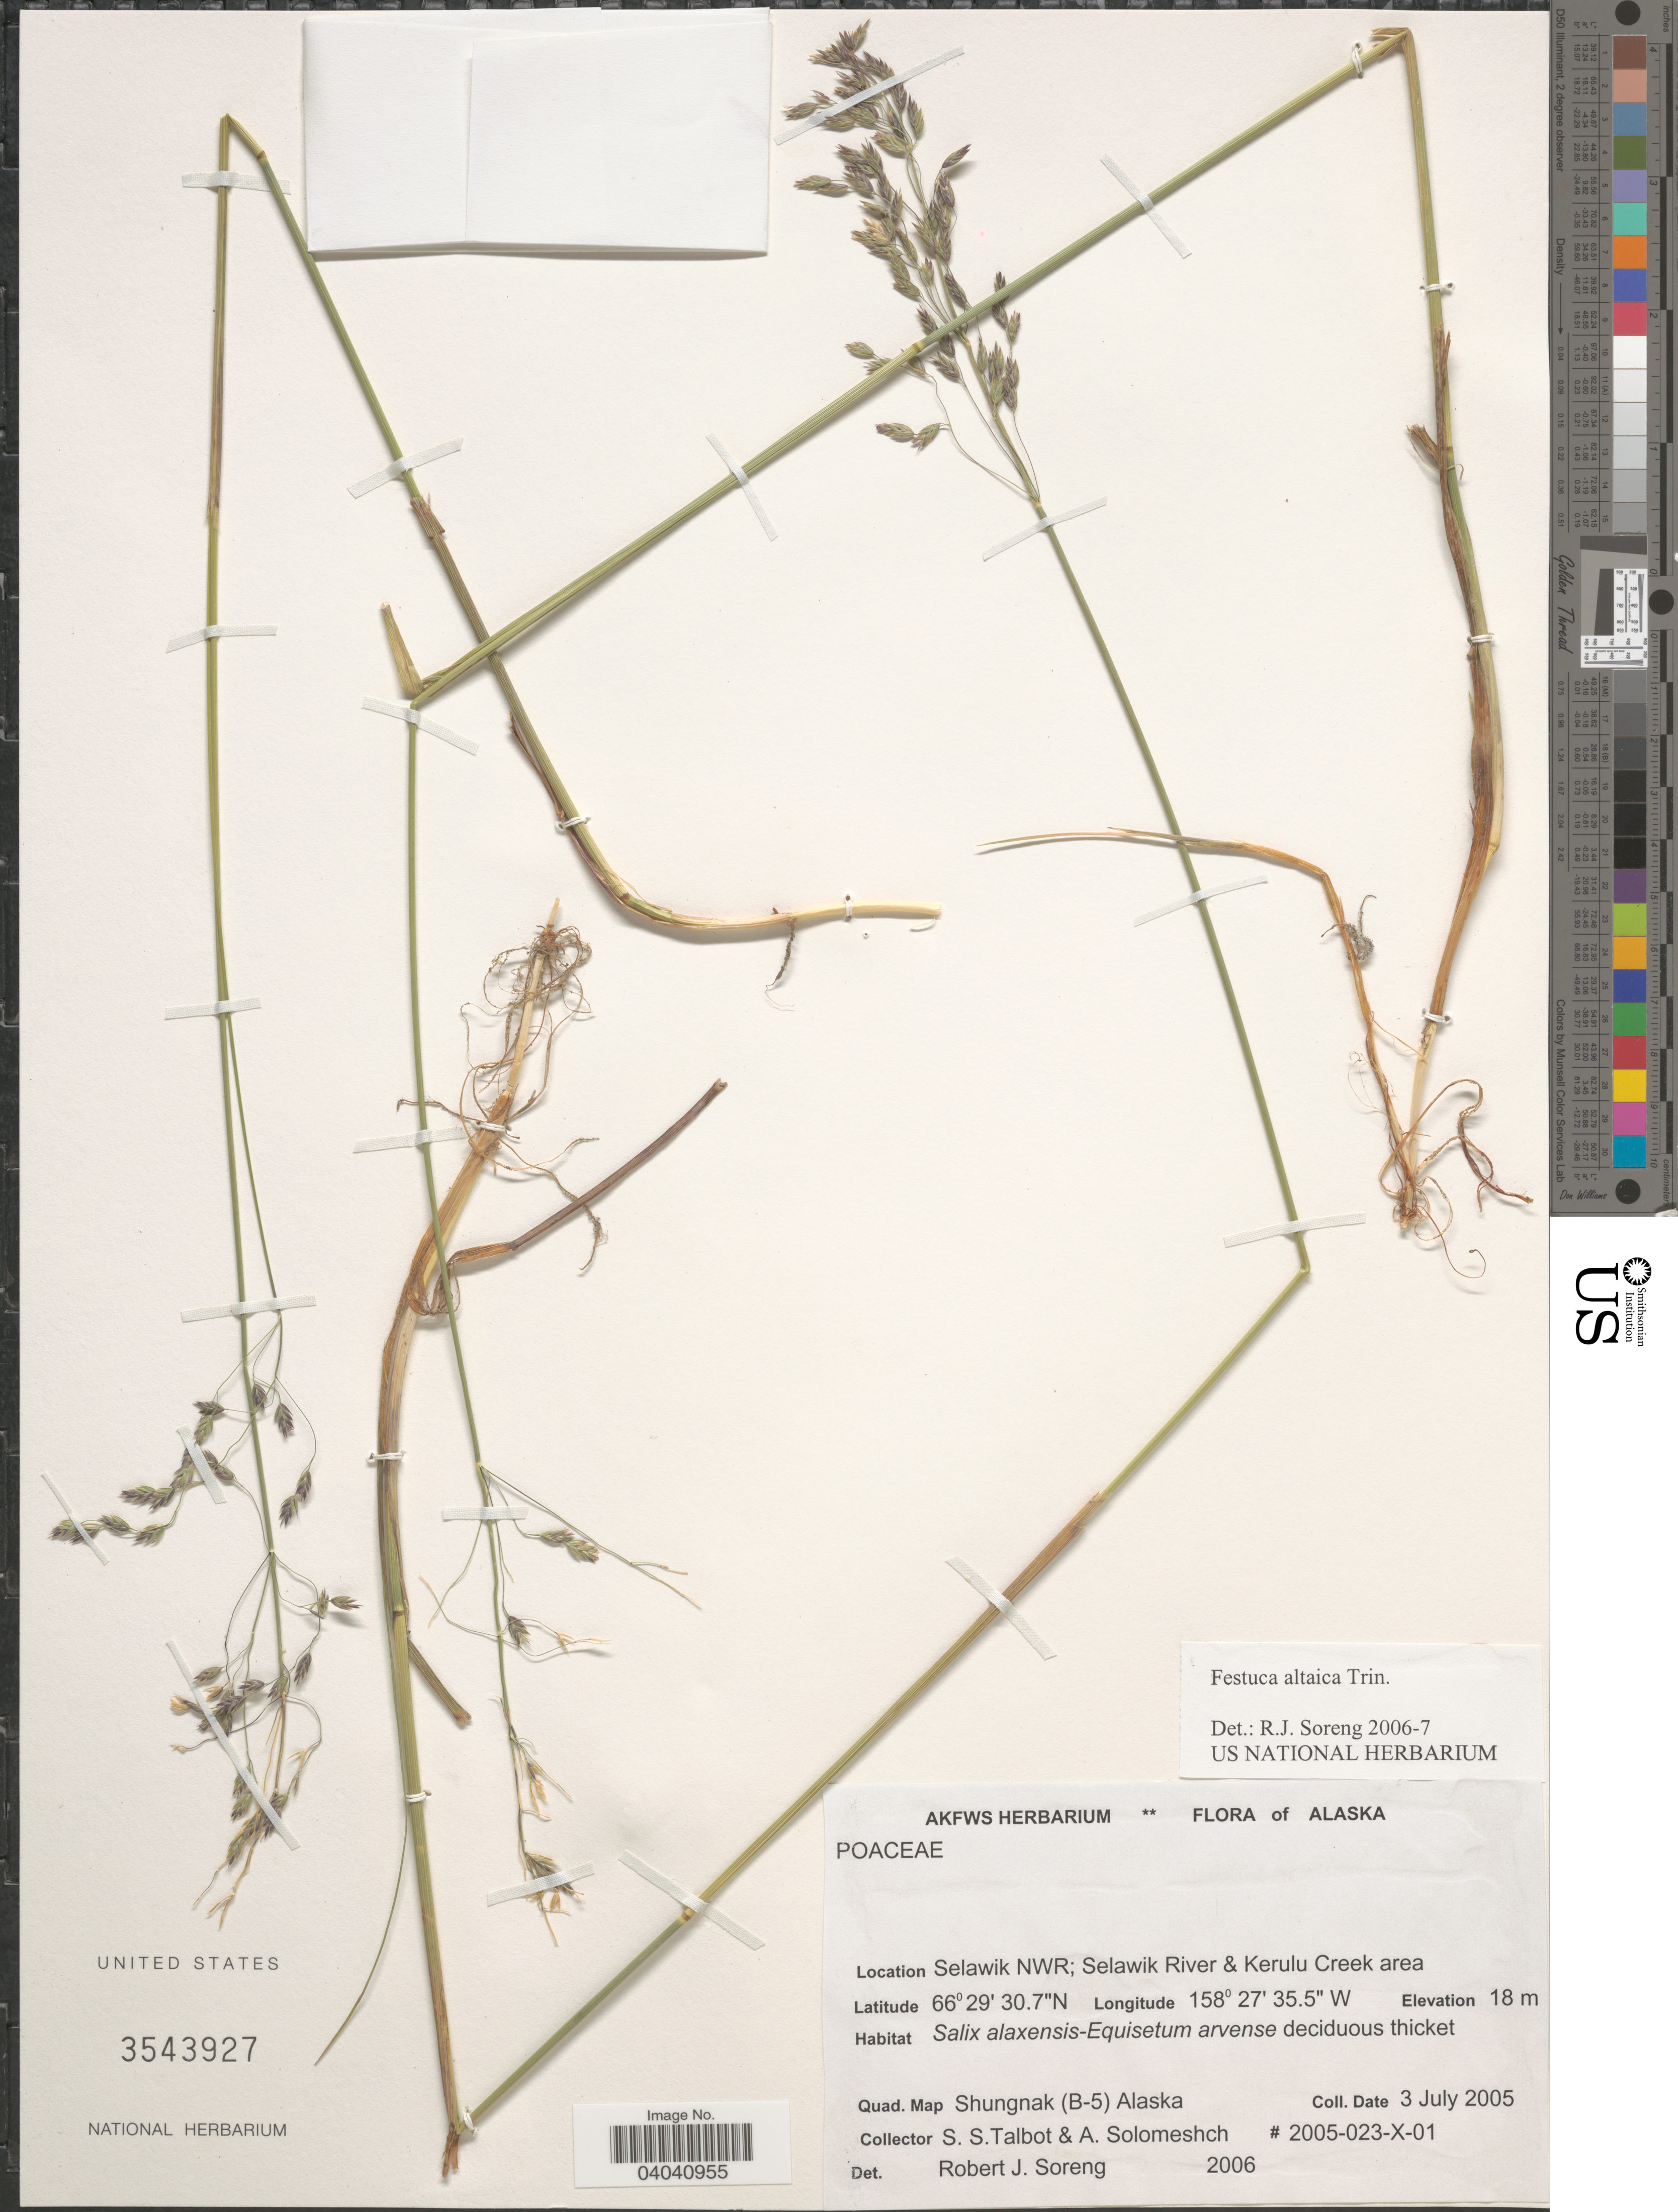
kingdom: Plantae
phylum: Tracheophyta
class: Liliopsida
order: Poales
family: Poaceae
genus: Festuca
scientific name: Festuca altaica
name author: Trin.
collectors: S. S. Talbot & A. Solomeshch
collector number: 2005-023-X-01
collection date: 2005-07-03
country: United States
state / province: Alaska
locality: Selawik NWR; Selawik River & Kerulu Creek area. Quad. Map Shungnak (B-5) Alaska.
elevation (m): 18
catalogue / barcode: US 3543927